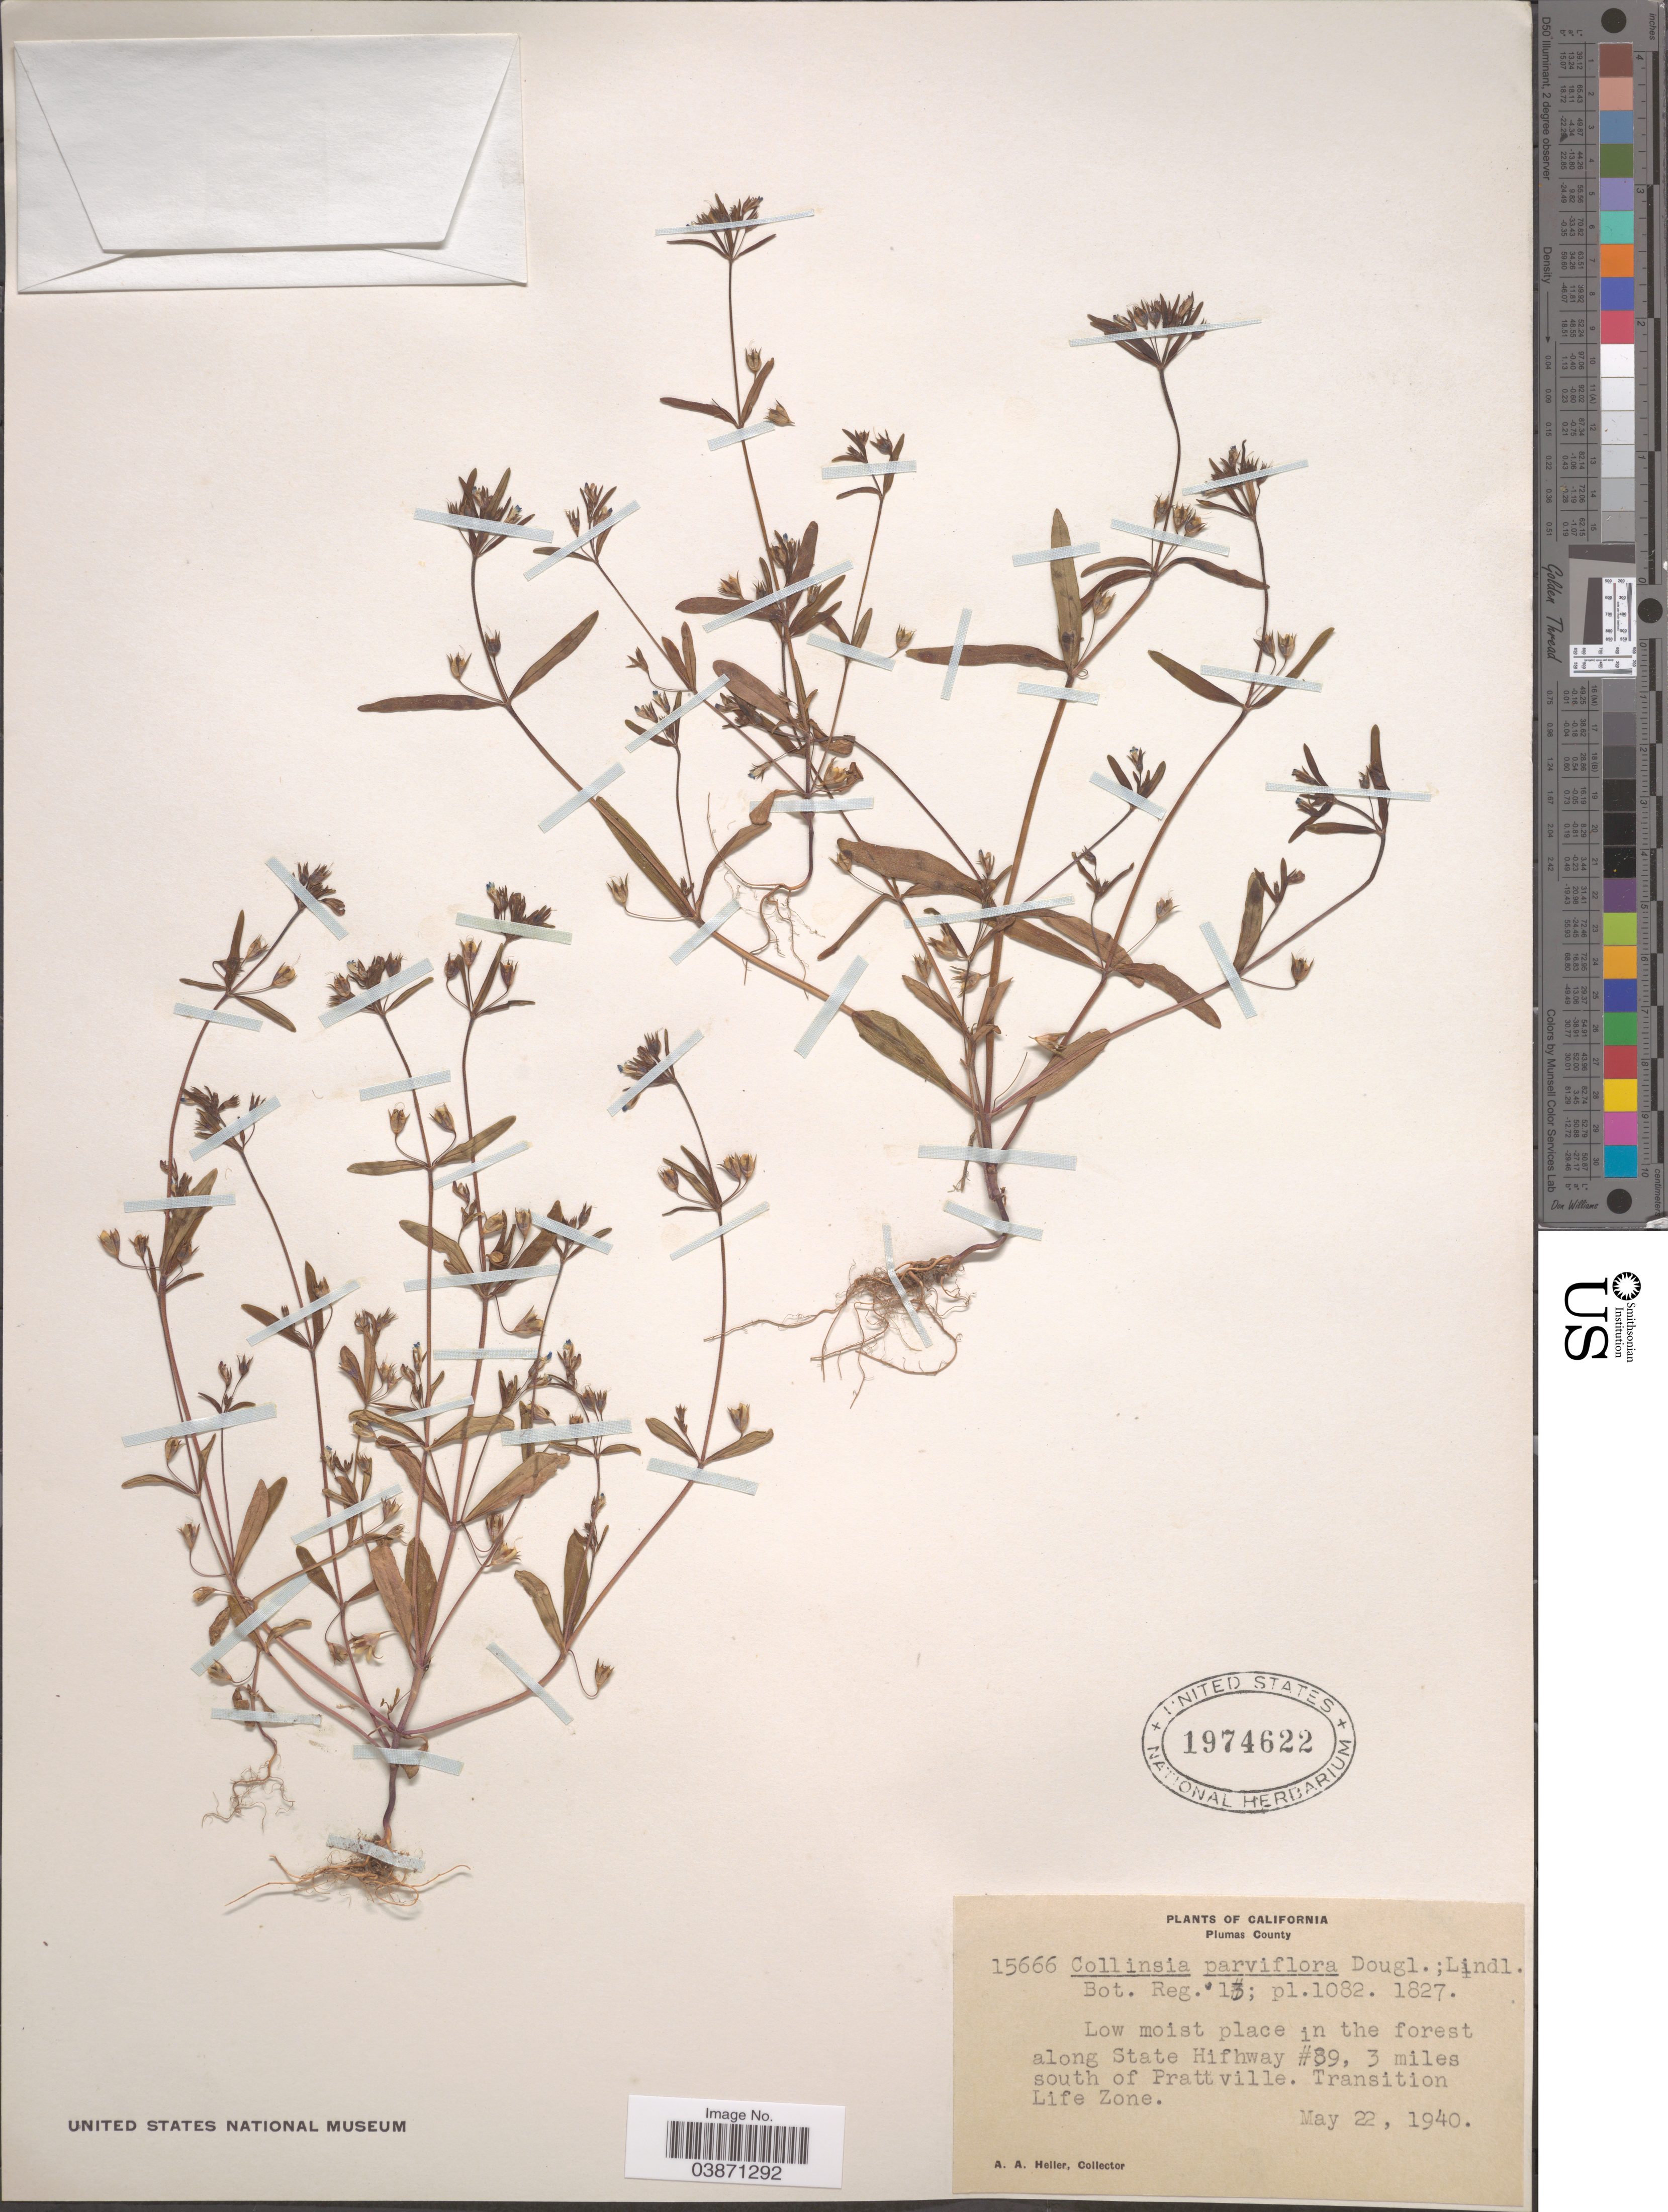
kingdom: Plantae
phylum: Tracheophyta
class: Magnoliopsida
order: Lamiales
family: Plantaginaceae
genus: Collinsia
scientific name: Collinsia parviflora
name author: Douglas ex Lindl.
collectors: A. A. Heller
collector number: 15666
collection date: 1940-05-22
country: United States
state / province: California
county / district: Plumas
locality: Plumas County. Along State Highway #89, 3 miles south of Prattville. Transition Life Zone.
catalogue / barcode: US 1974622